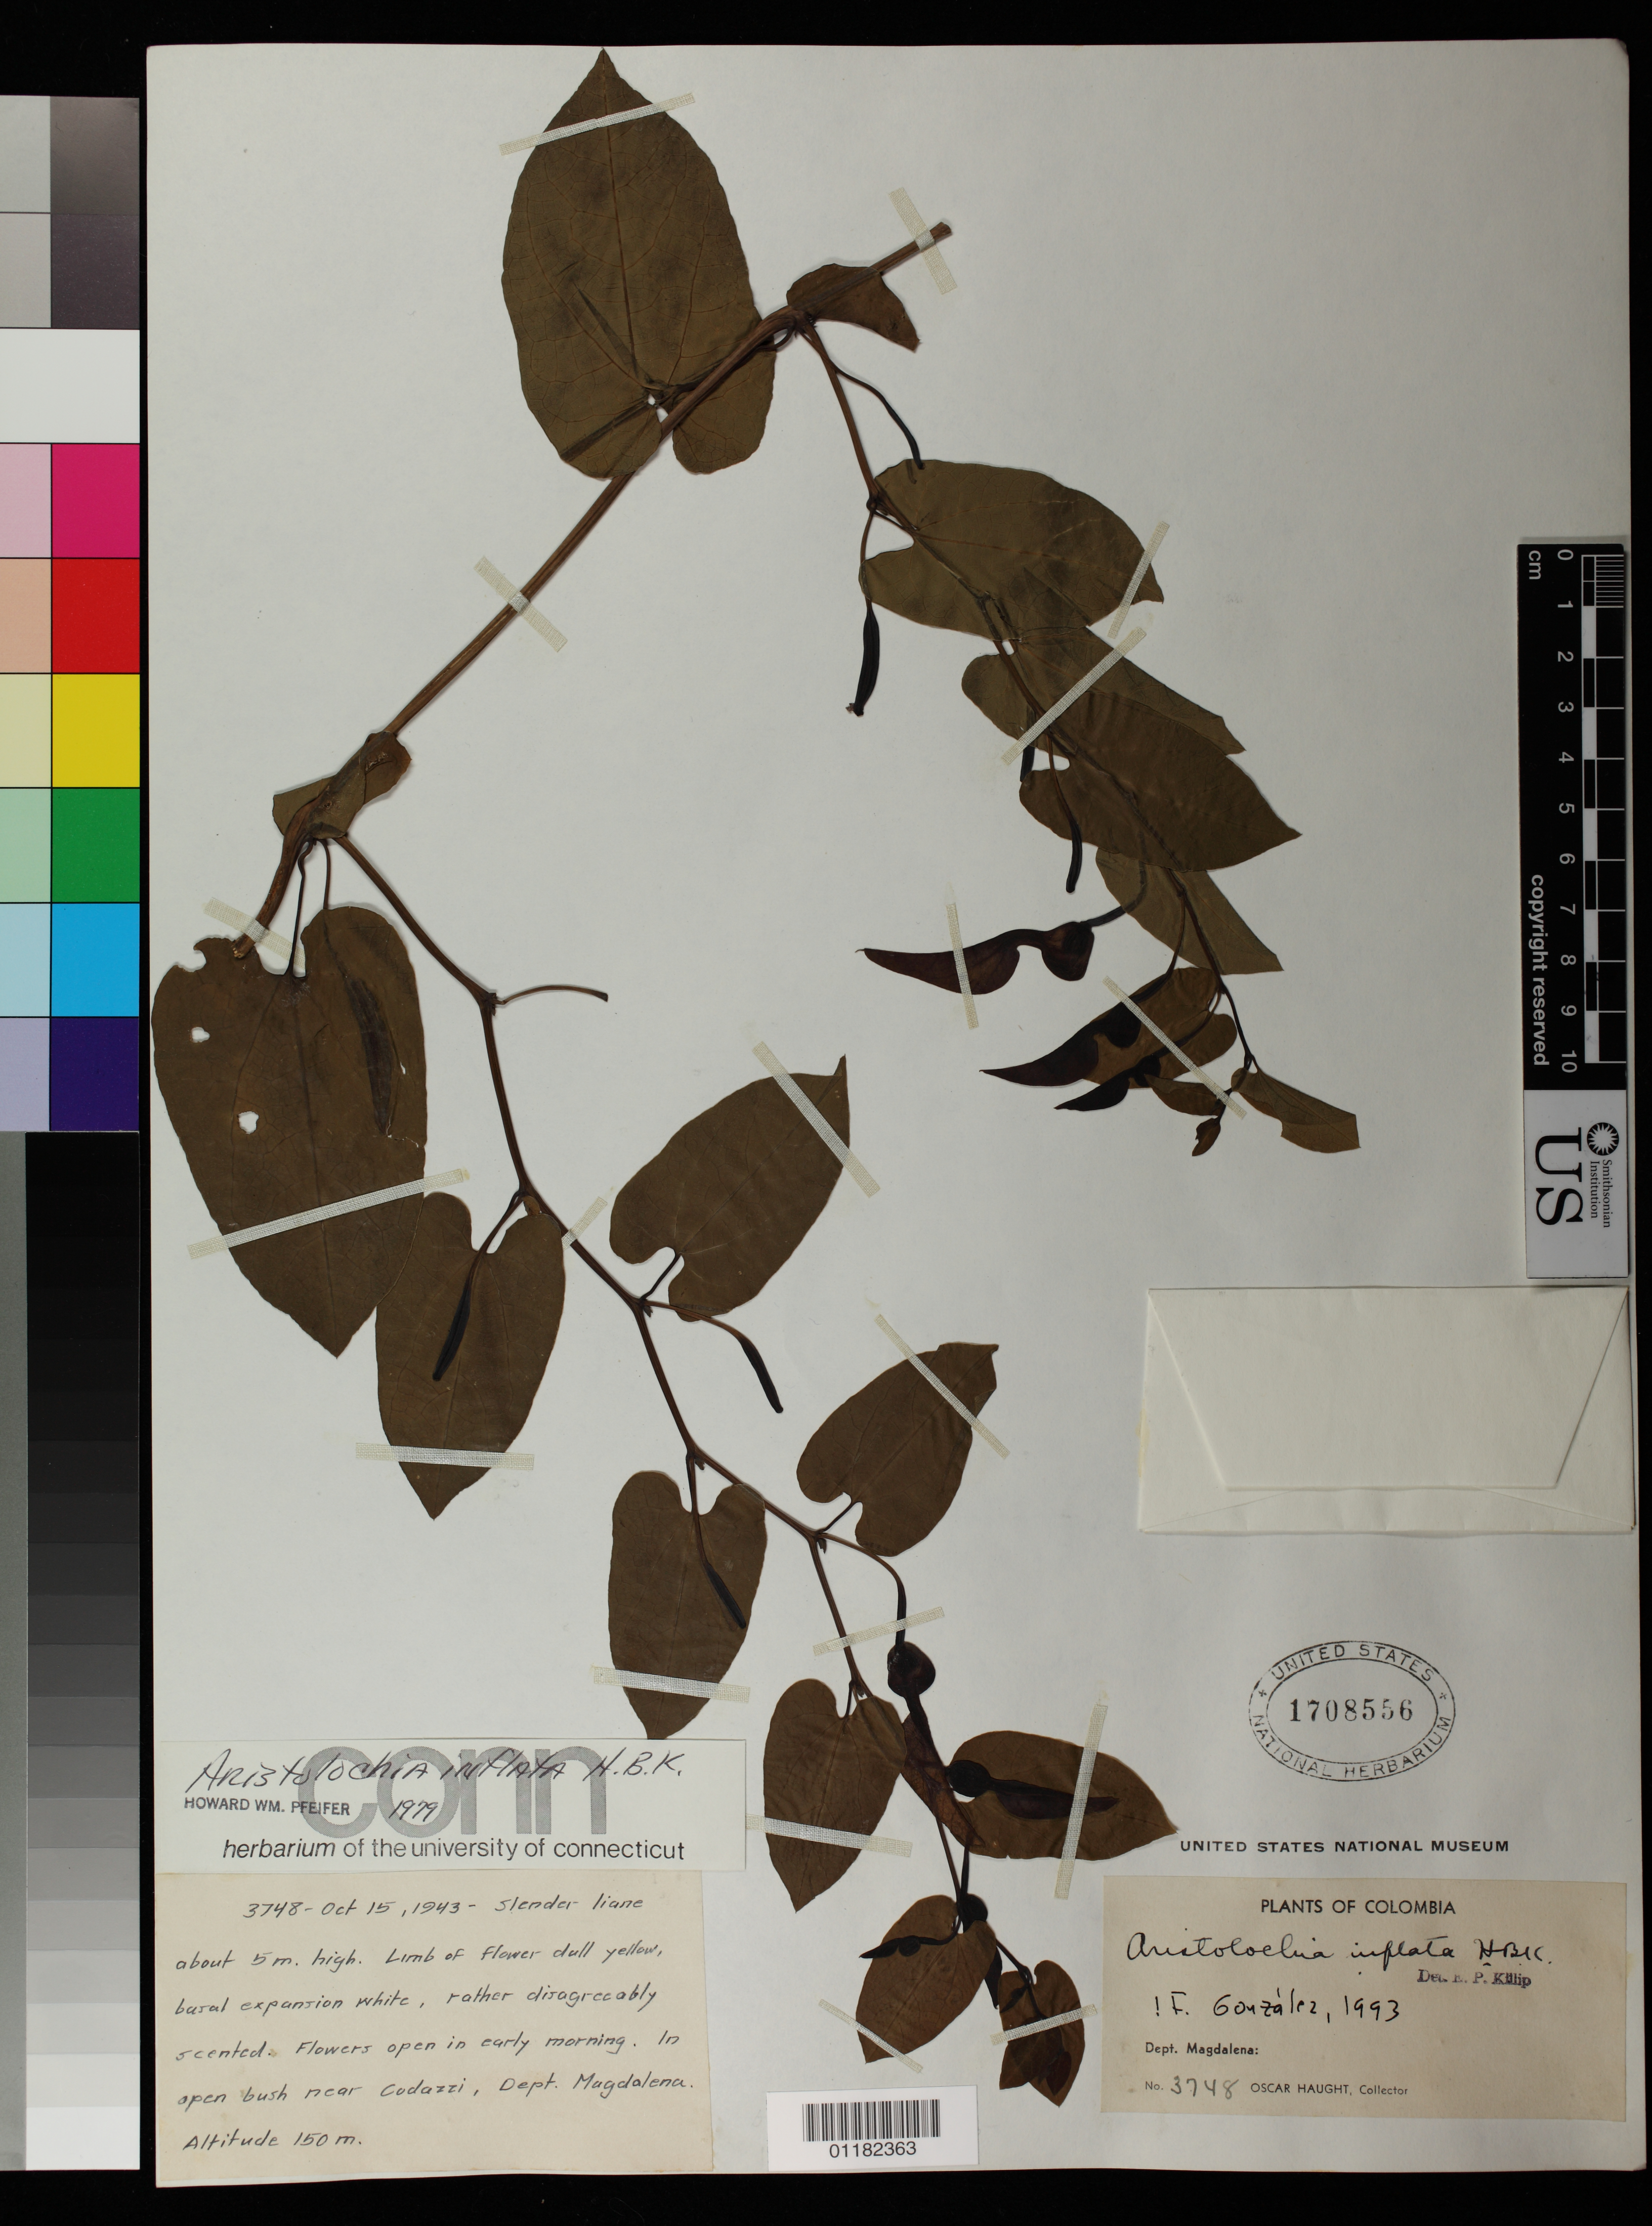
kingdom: Plantae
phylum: Tracheophyta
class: Magnoliopsida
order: Piperales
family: Aristolochiaceae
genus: Aristolochia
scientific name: Aristolochia inflata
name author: Kunth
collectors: O. L. Haught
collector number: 3748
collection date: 1943-10-15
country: Colombia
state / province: Magdalena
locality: In open bush near Codazzi, Dept. Magdalena.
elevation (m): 150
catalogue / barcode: US 1708556